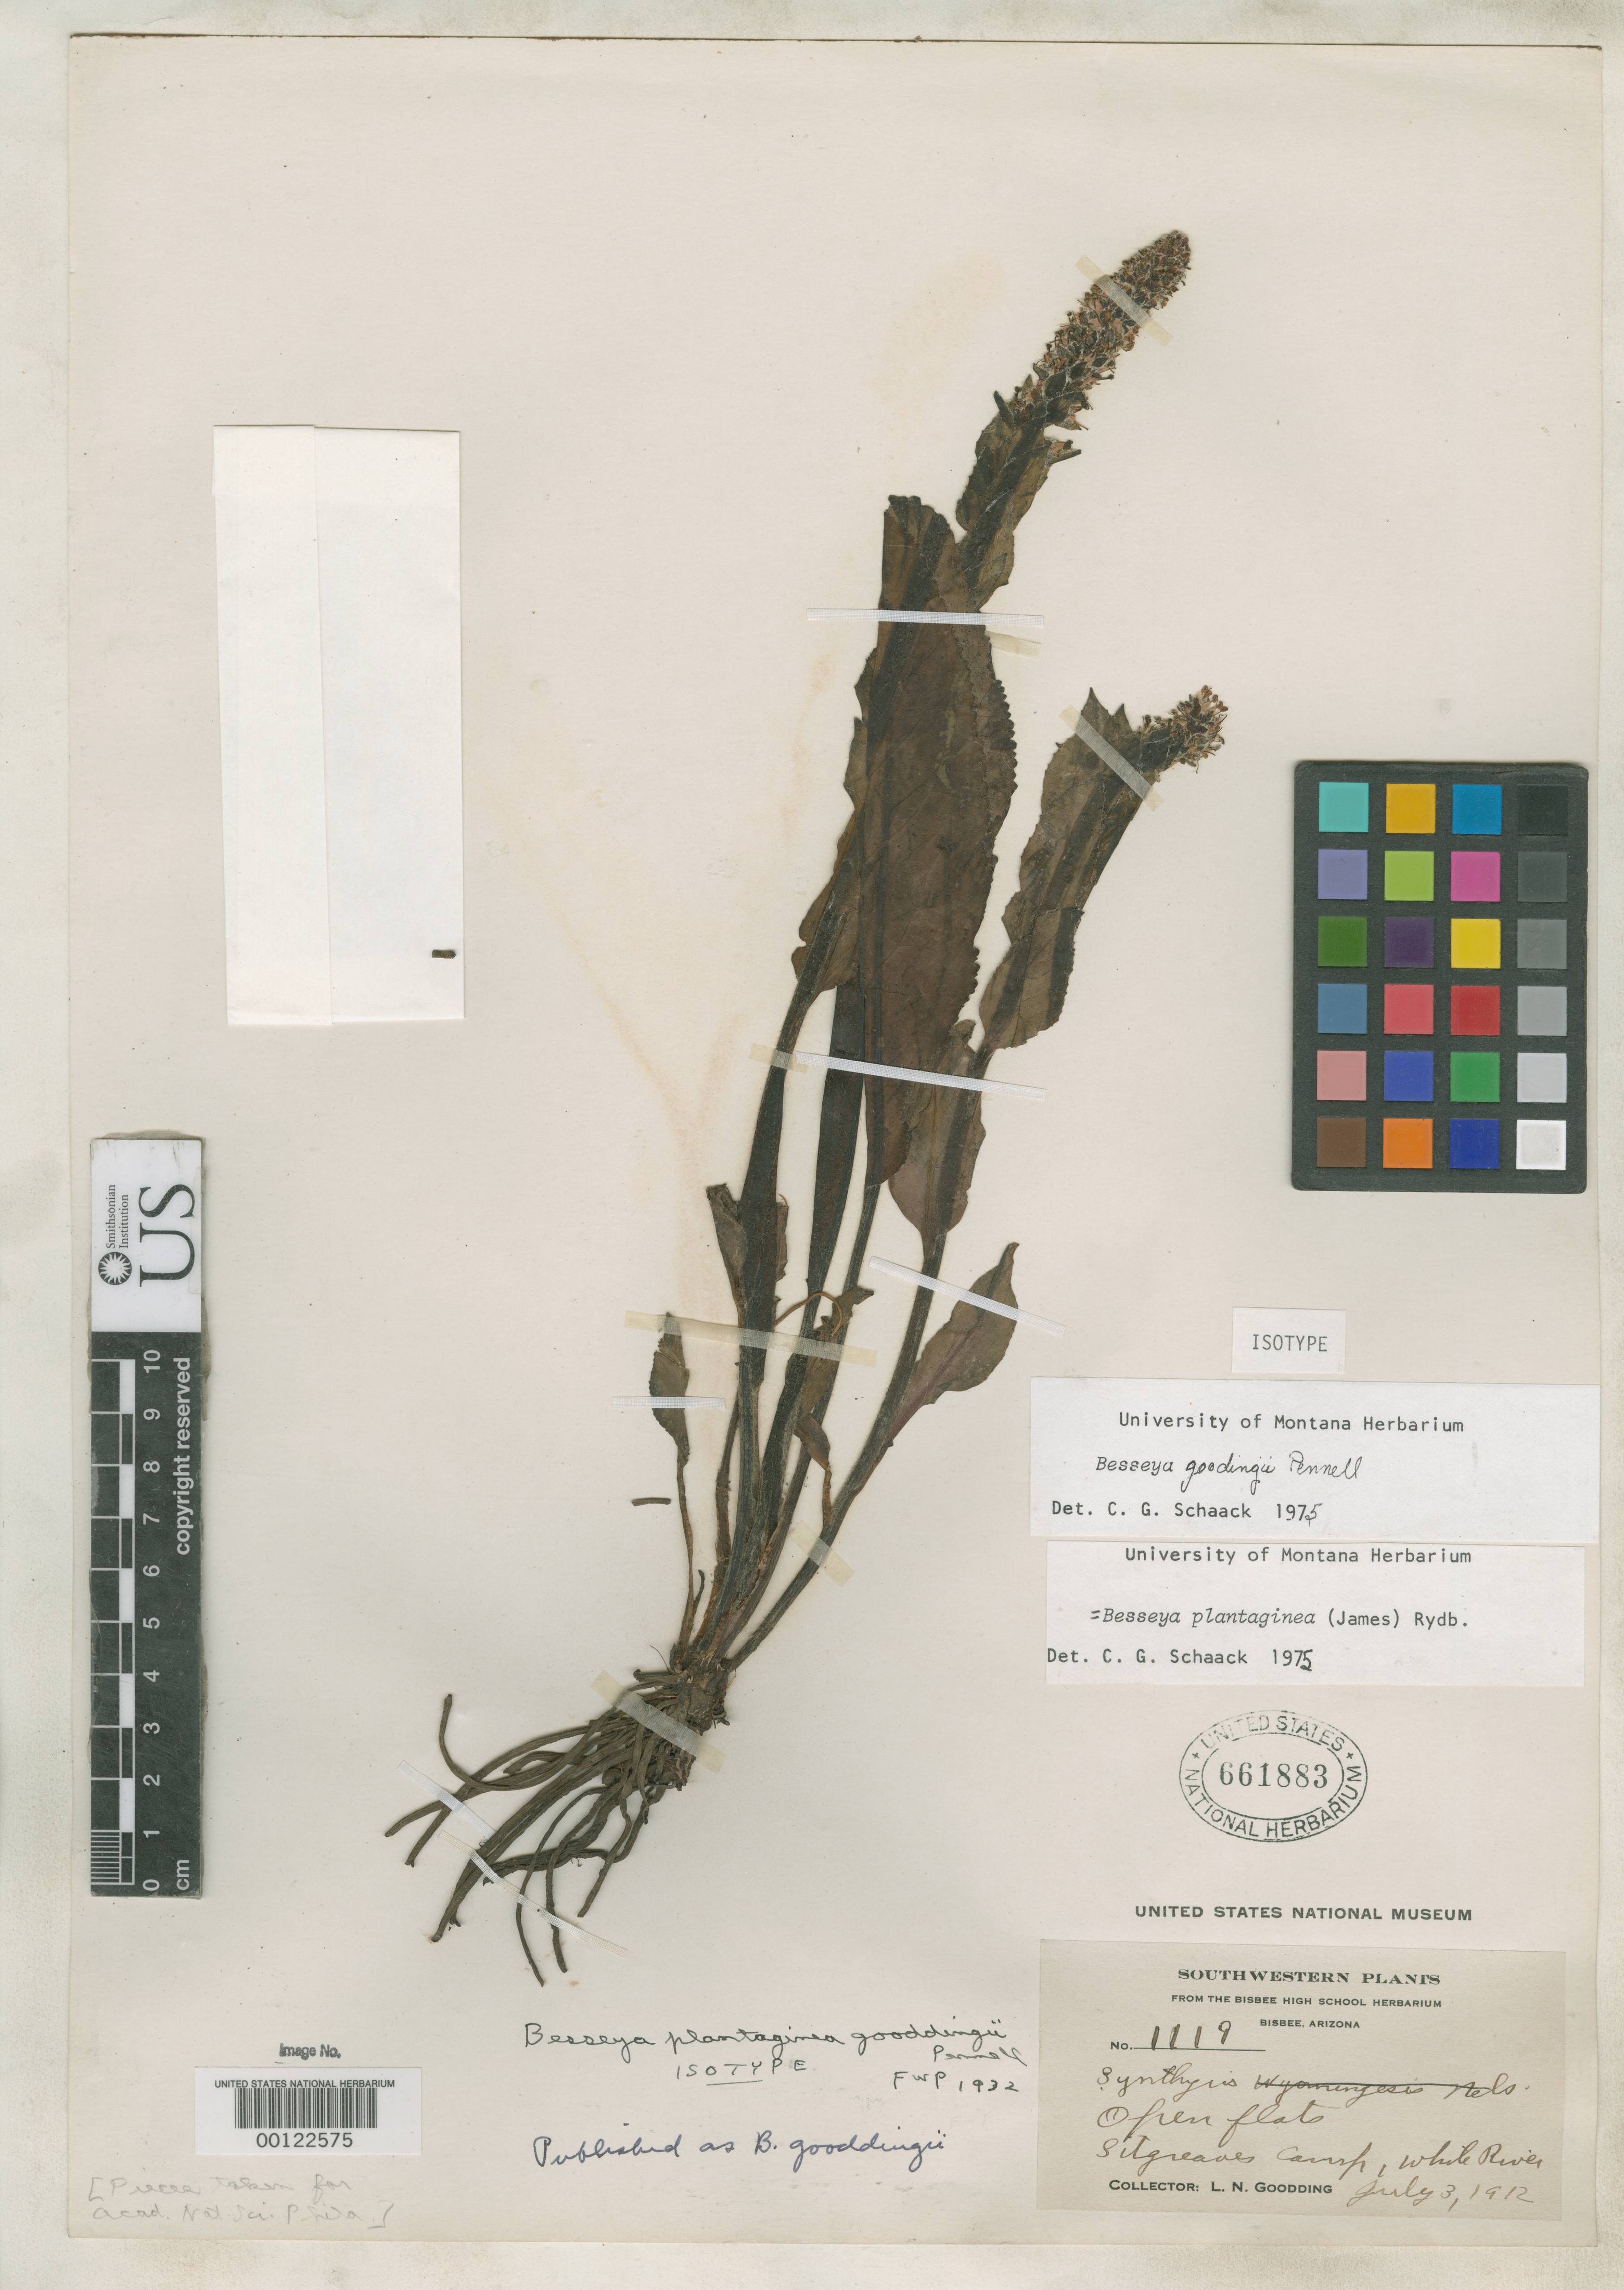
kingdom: Plantae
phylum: Tracheophyta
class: Magnoliopsida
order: Lamiales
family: Plantaginaceae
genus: Besseya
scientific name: Besseya gooddingii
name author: Pennell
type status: Isotype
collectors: L. N. Goodding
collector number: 1119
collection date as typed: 03 Jul 1912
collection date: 1912-07-03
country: United States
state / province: Arizona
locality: White River.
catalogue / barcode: US 661883